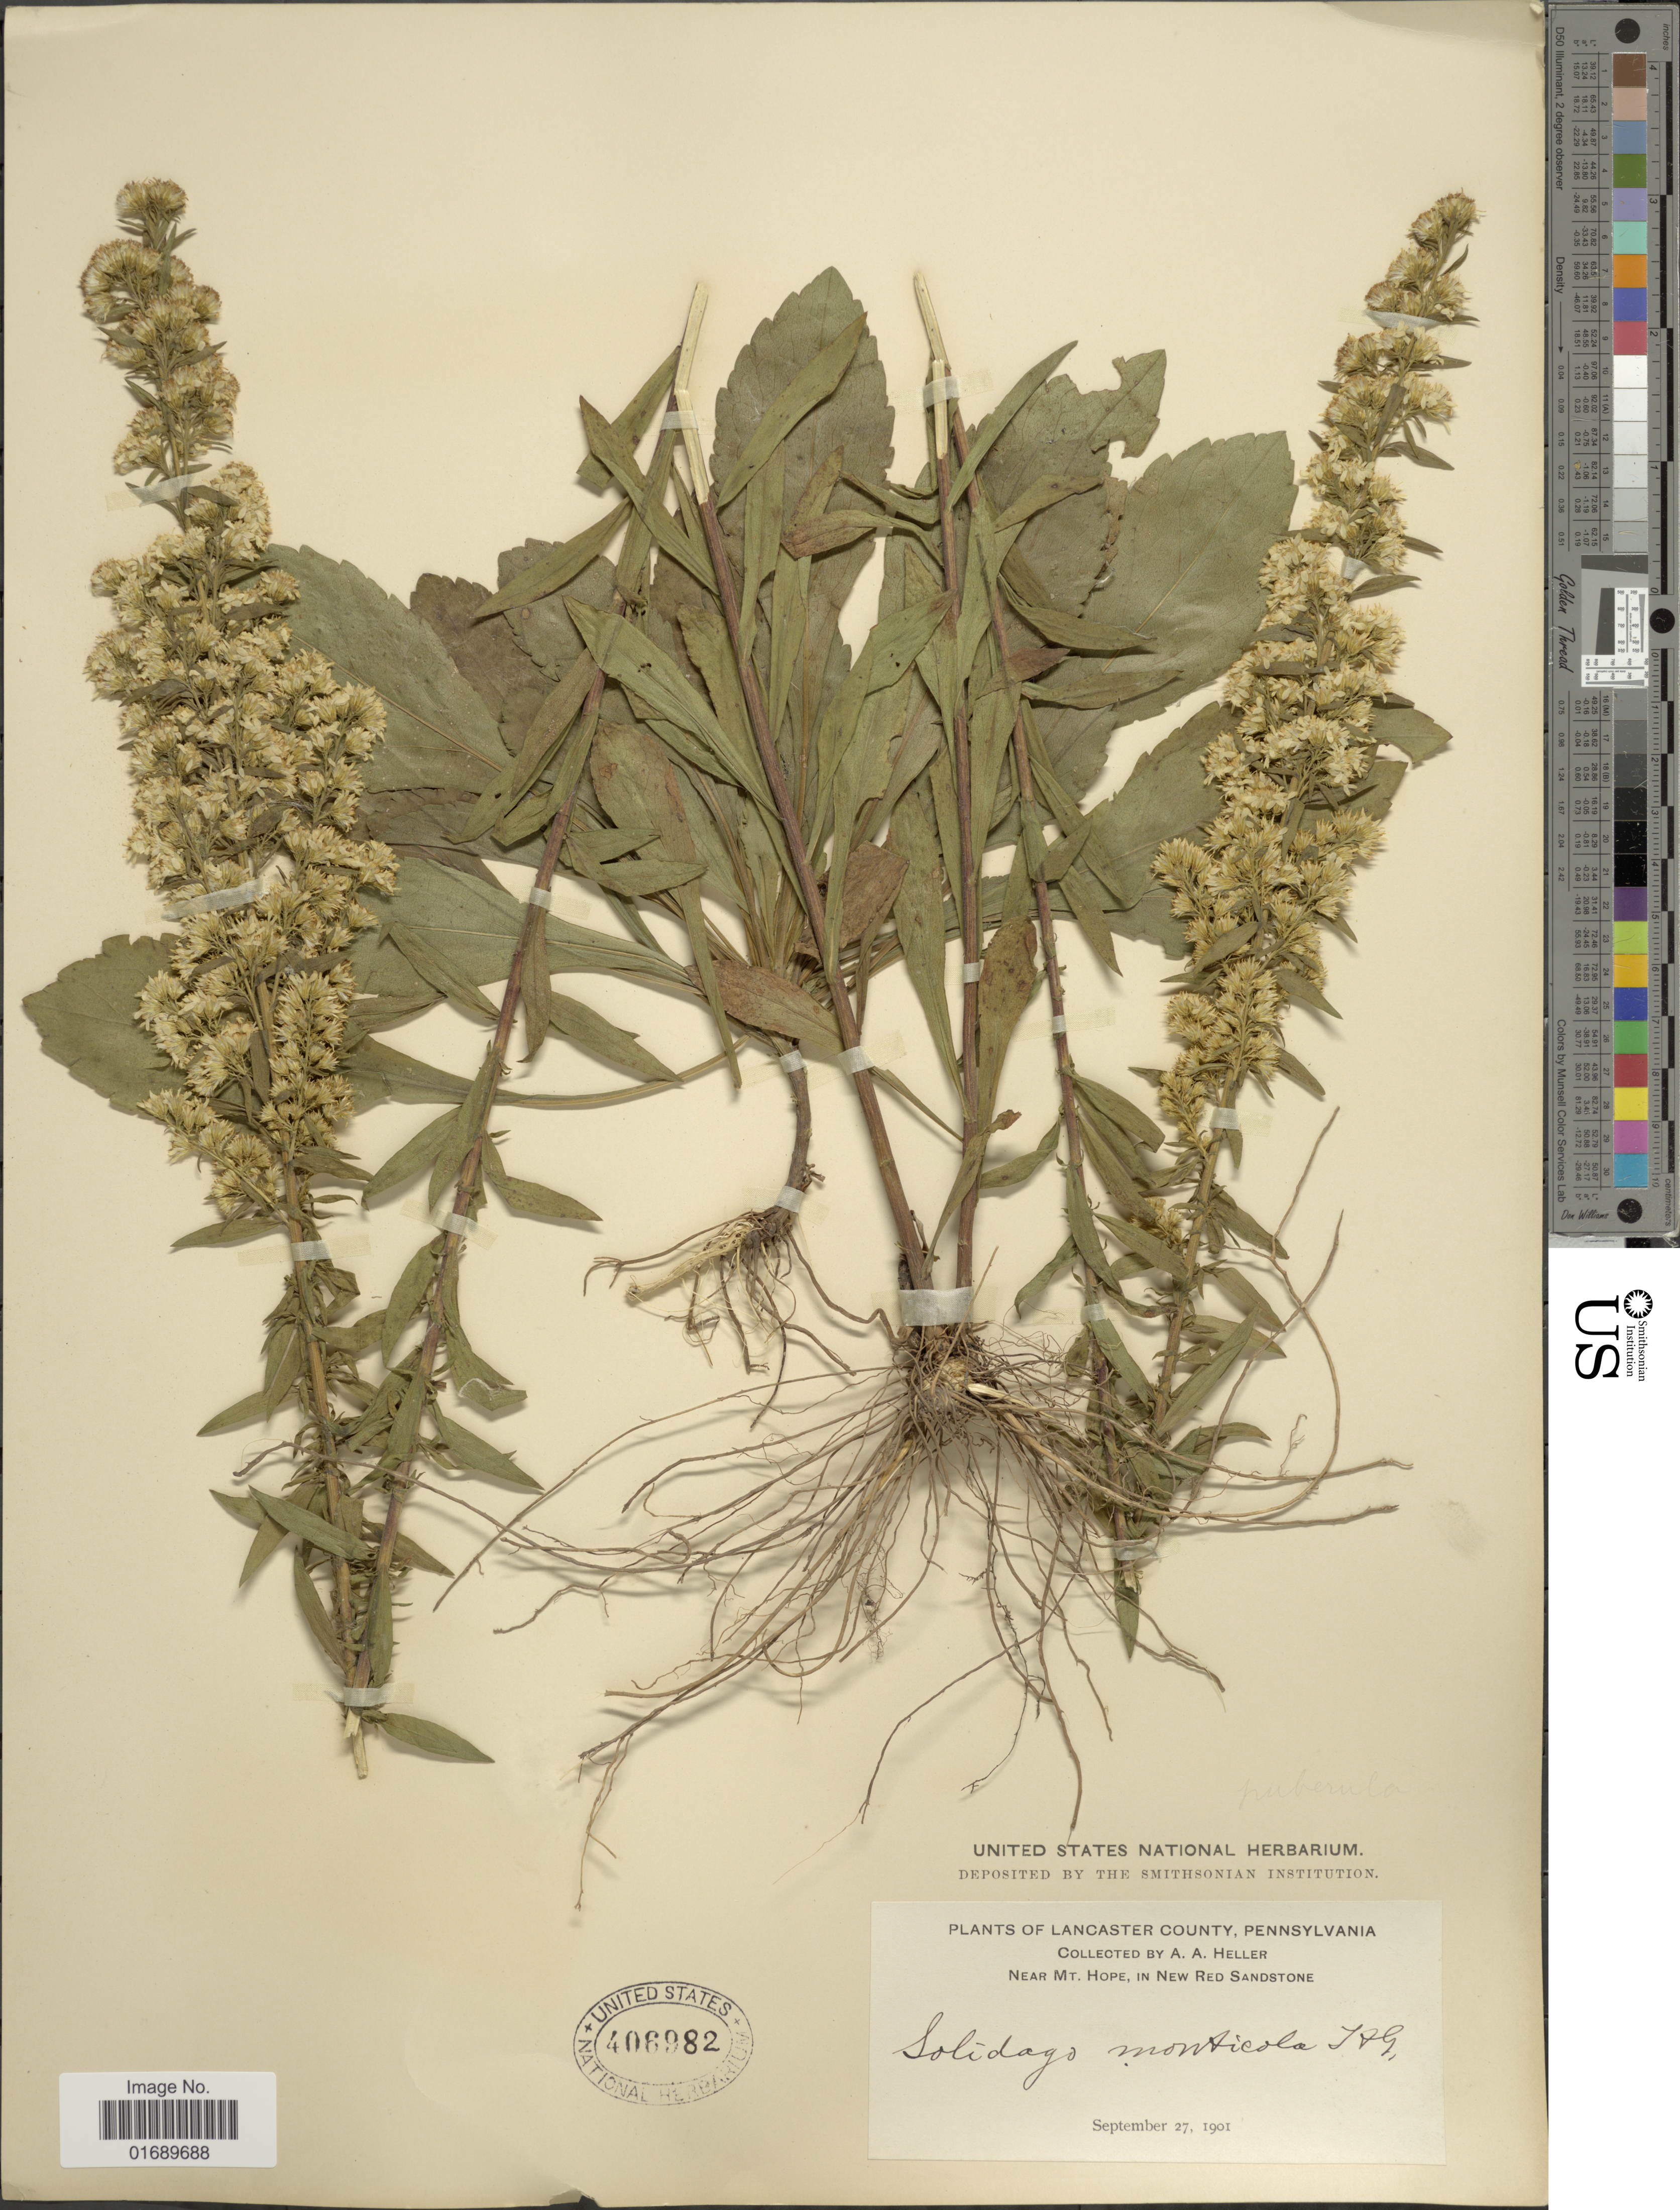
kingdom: Plantae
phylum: Tracheophyta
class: Magnoliopsida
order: Asterales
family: Asteraceae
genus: Solidago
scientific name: Solidago puberula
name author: Nutt.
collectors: A. A. Heller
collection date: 1901-09-27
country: United States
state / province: Pennsylvania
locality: Lancaster County, Near Mt. Hope, In New red Sandstone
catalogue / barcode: US 406982